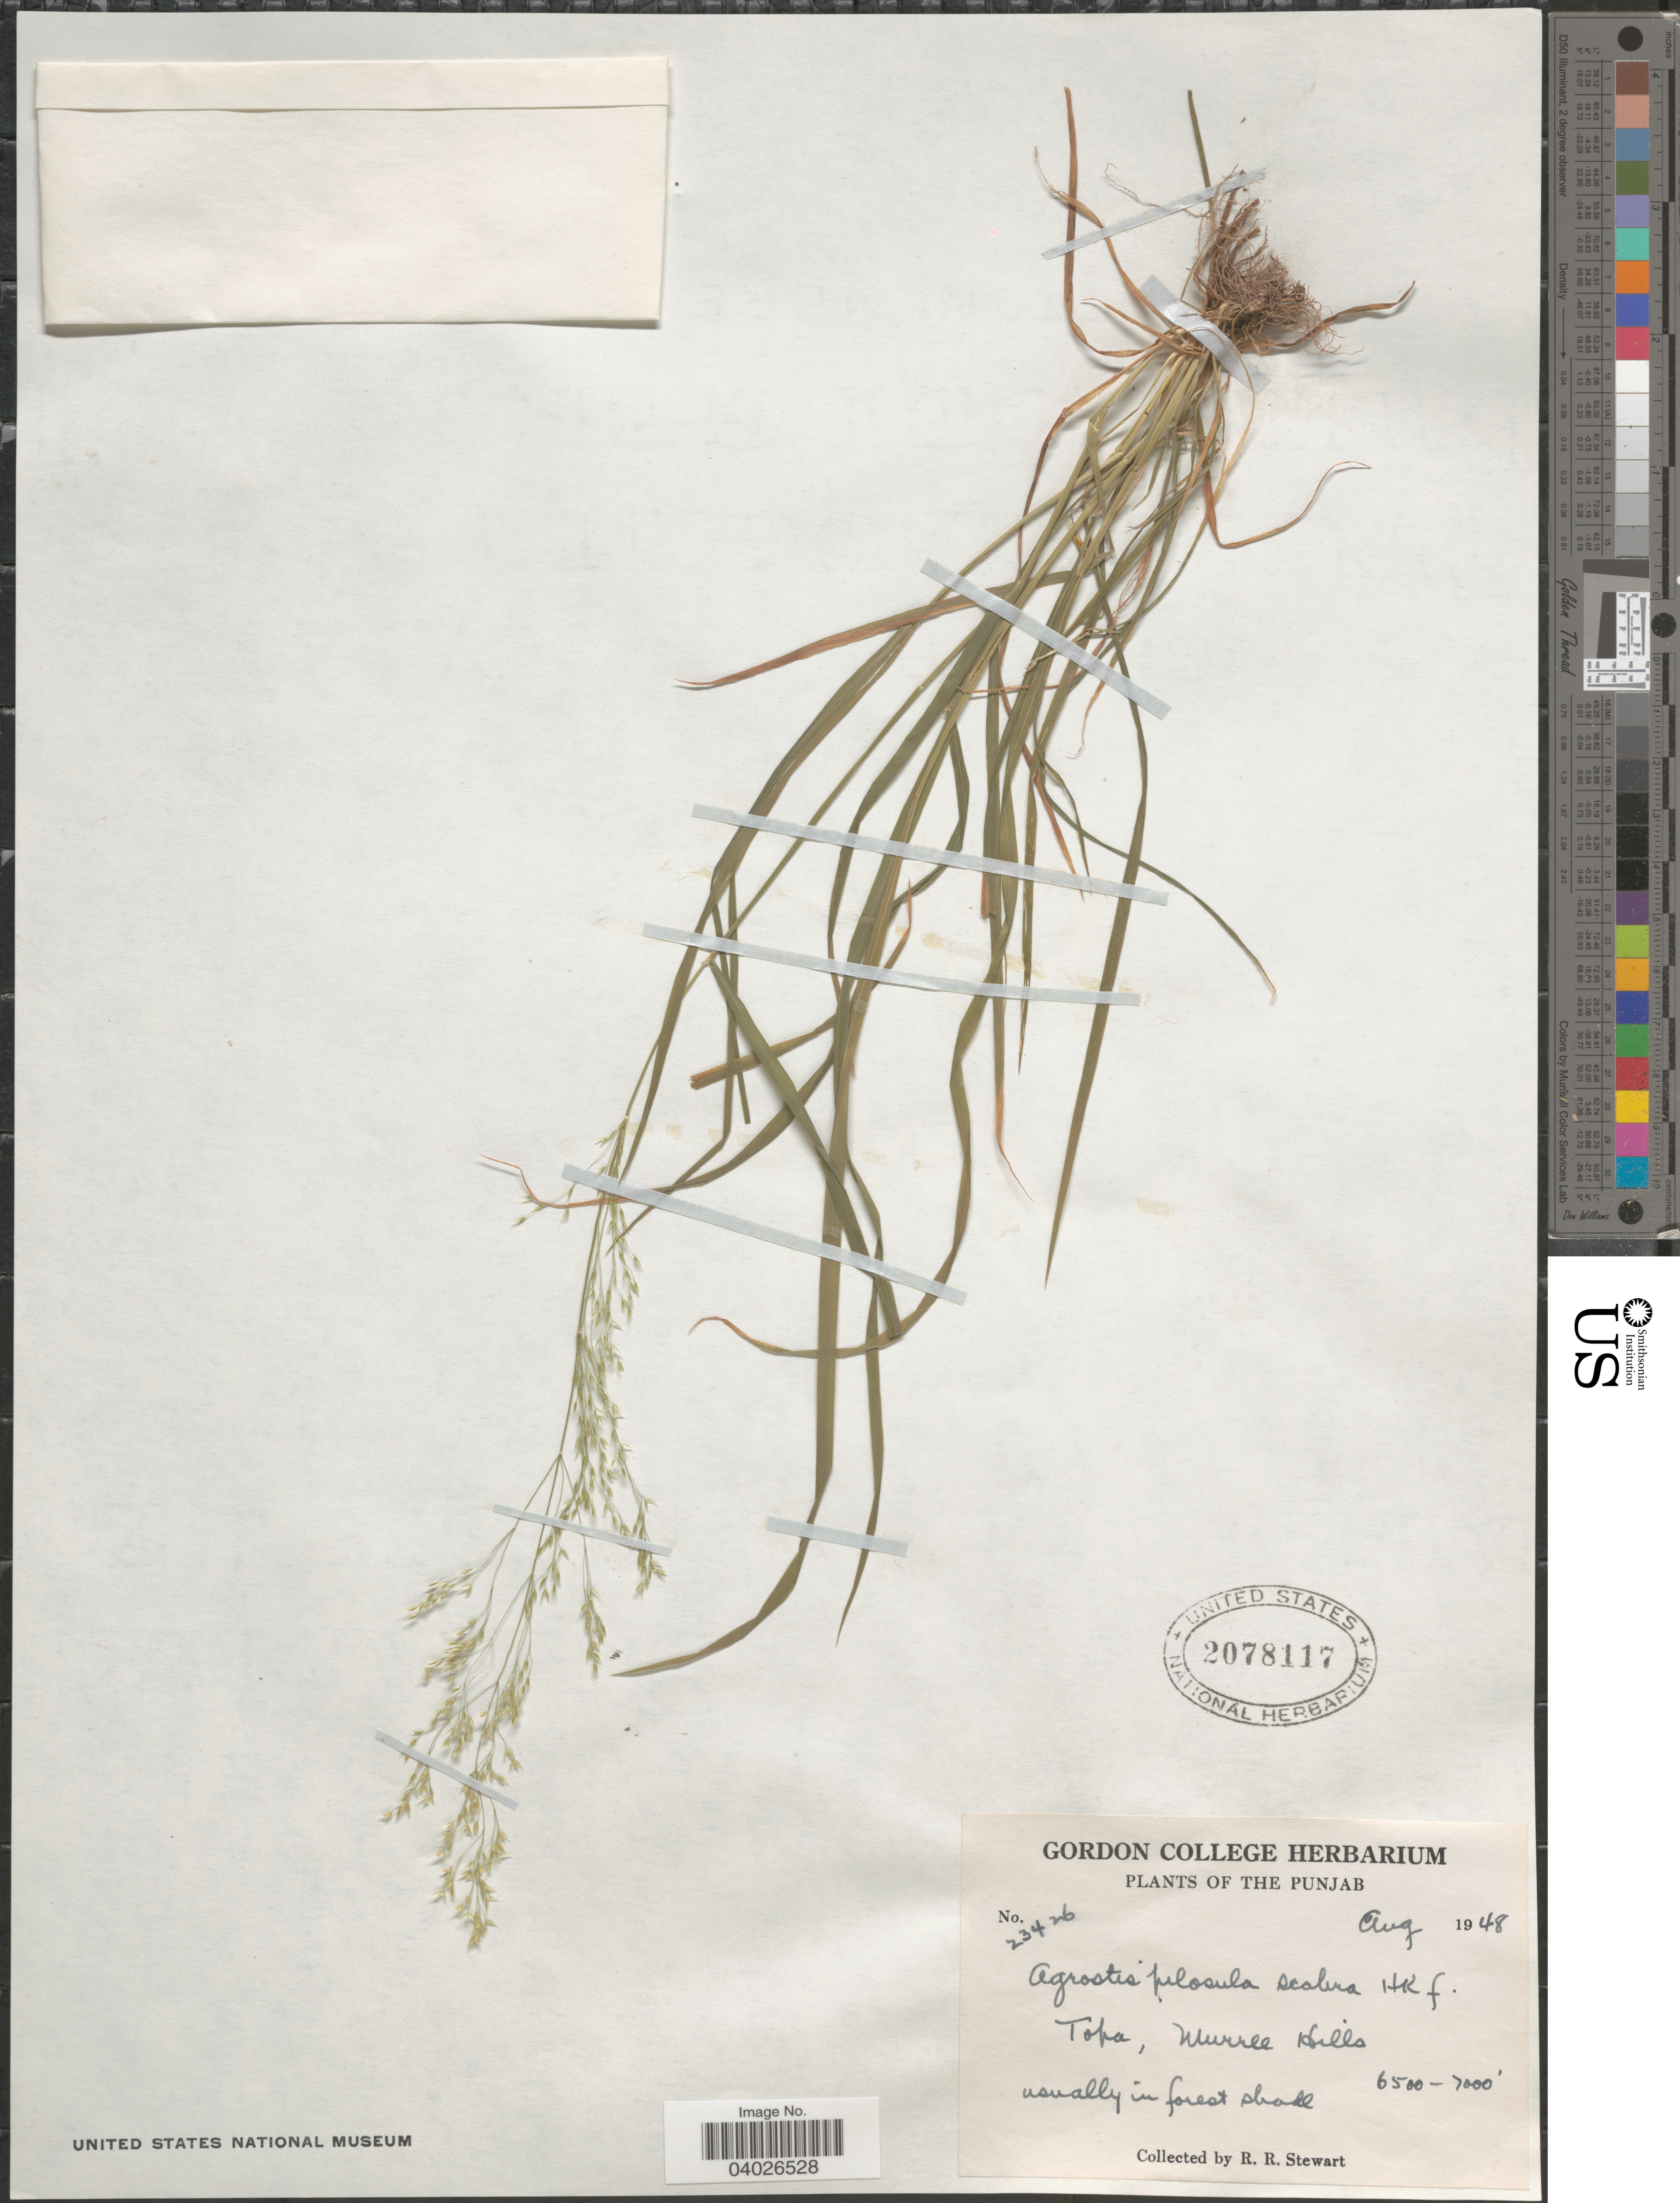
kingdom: Plantae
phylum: Tracheophyta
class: Liliopsida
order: Poales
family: Poaceae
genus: Agrostis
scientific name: Agrostis pilosula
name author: Trin.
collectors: R. Stewart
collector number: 23426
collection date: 1948-08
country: Pakistan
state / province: Punjab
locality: Topa, Murree Hills.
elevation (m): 1981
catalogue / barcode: US 2078117